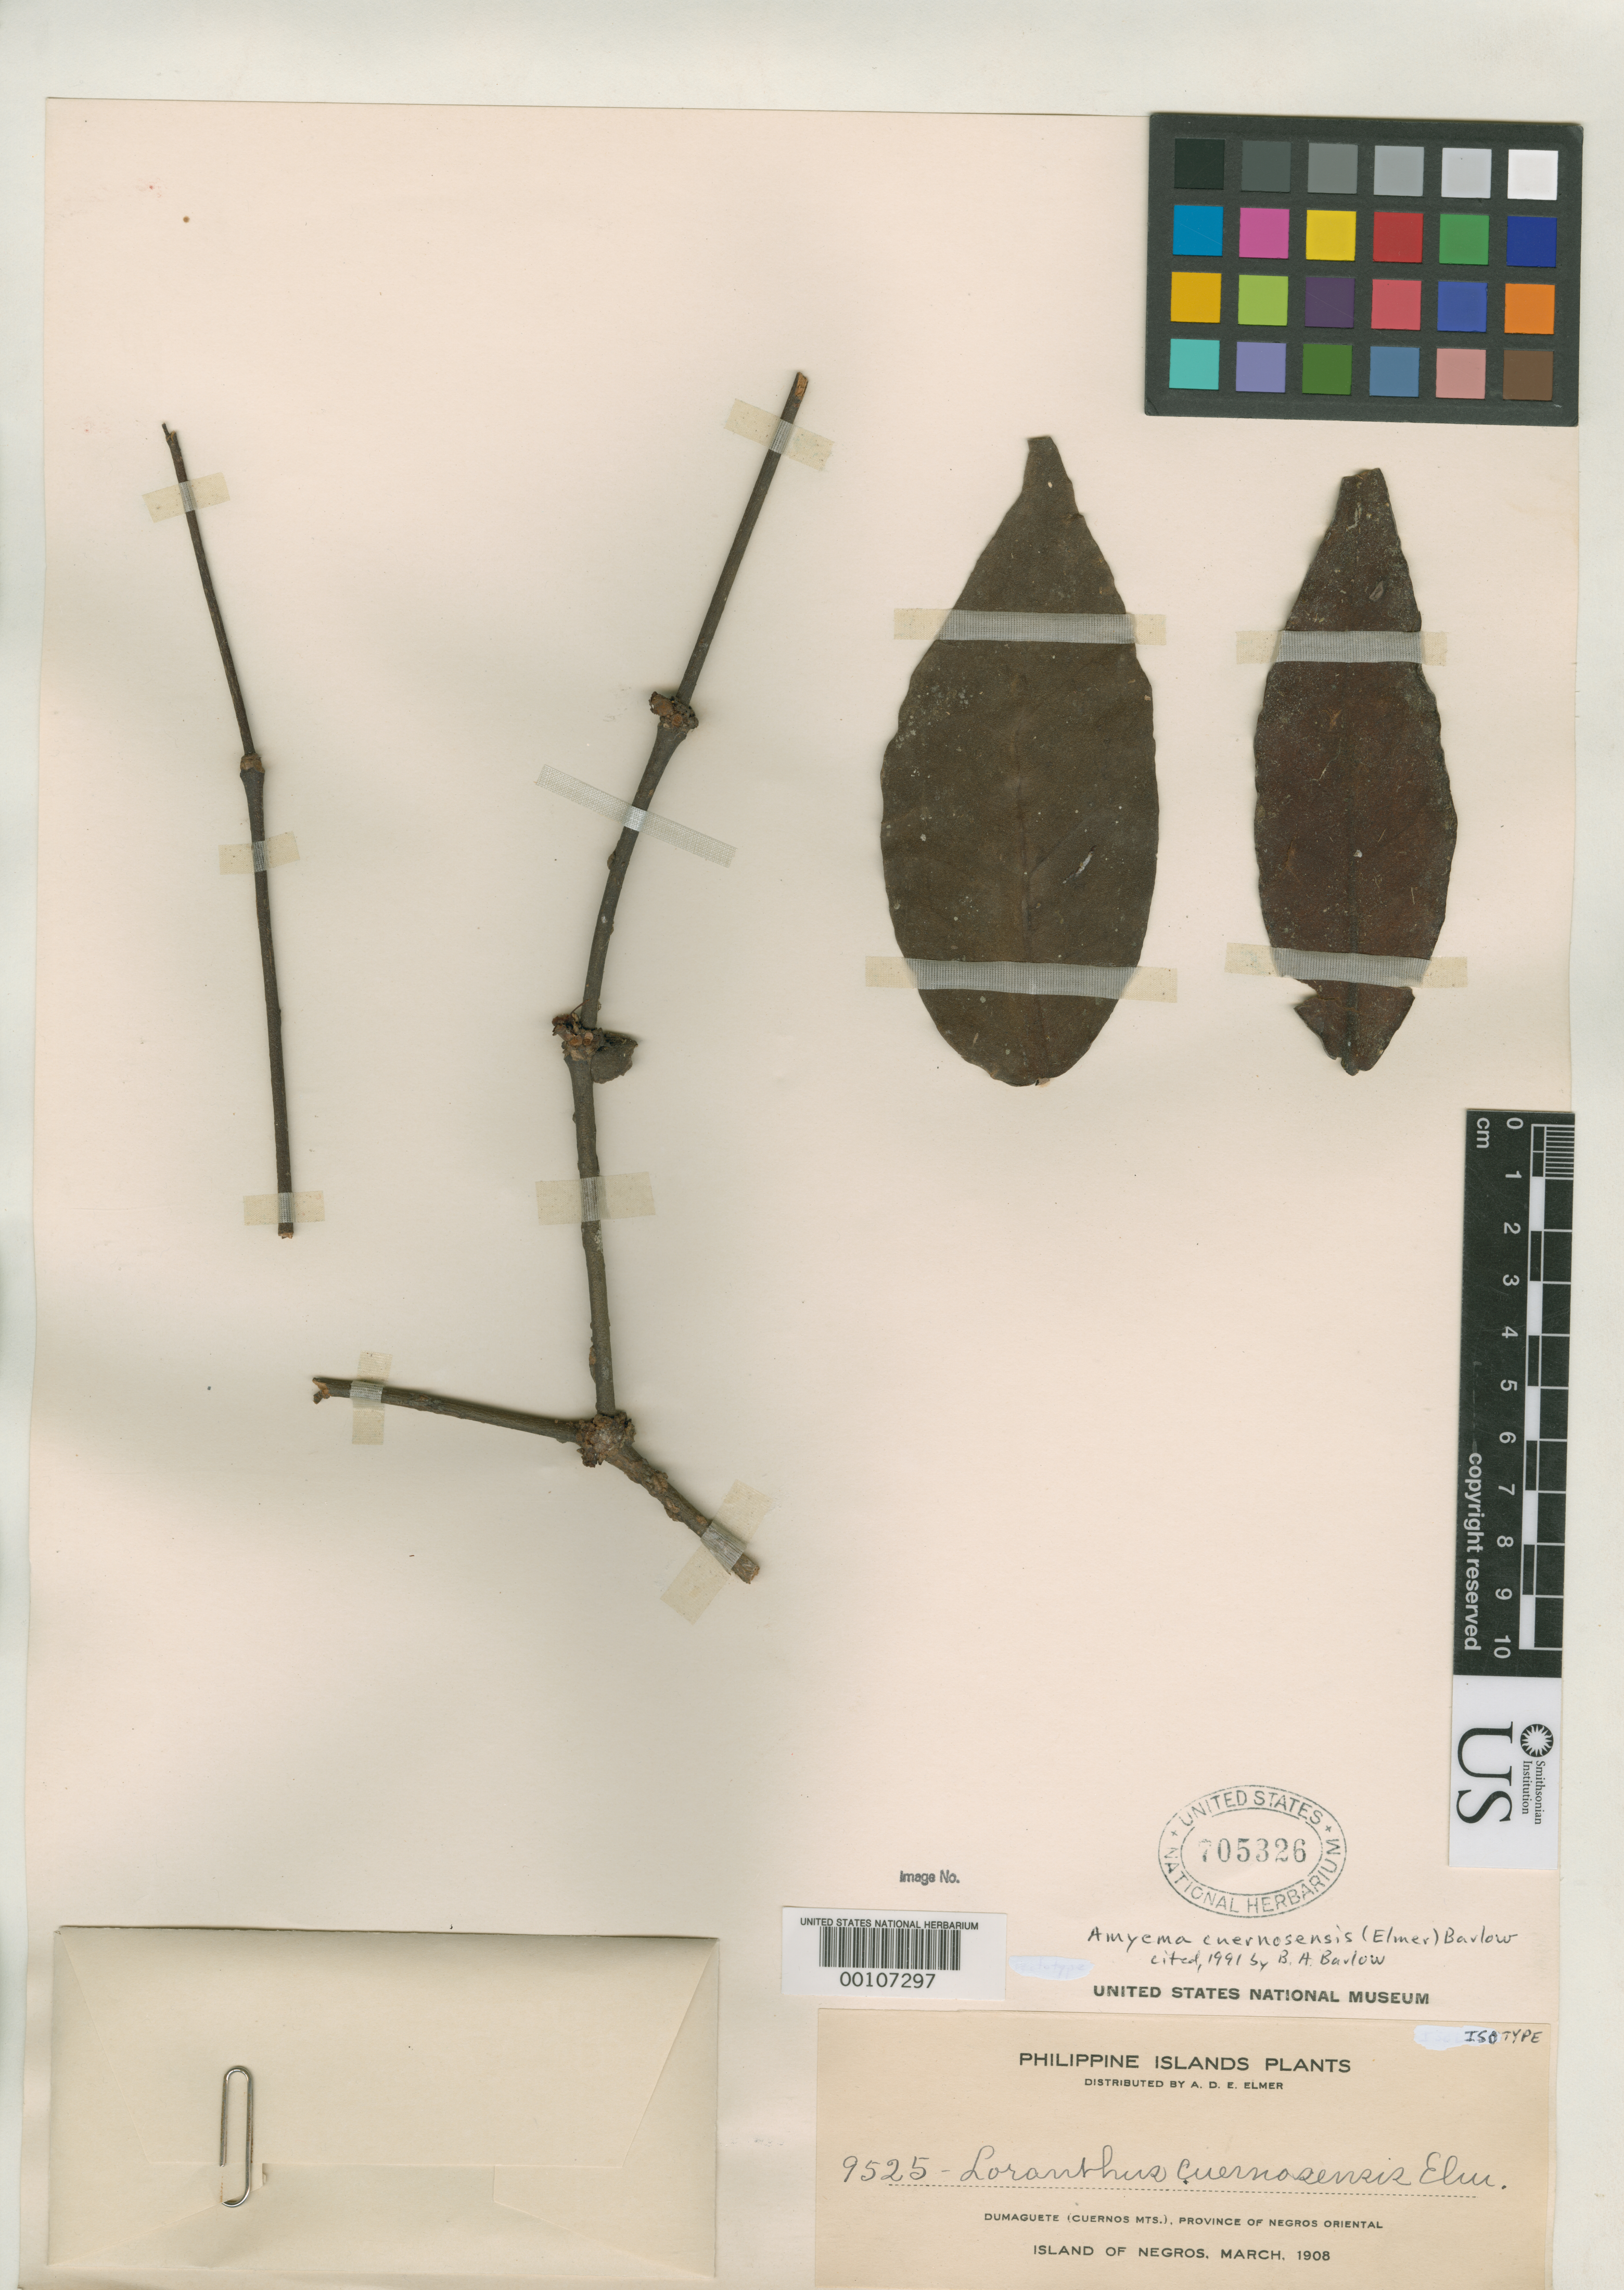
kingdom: Plantae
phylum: Tracheophyta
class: Magnoliopsida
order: Santalales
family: Loranthaceae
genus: Loranthus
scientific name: Loranthus cuernosensis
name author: Elmer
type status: Isotype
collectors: A. D. E. Elmer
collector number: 9525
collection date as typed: Mar 1908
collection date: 1908-03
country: Philippines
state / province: Central Visayas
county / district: Negros Oriental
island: Negros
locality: Dumaguete, Cuernos Mts.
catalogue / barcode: US 705326